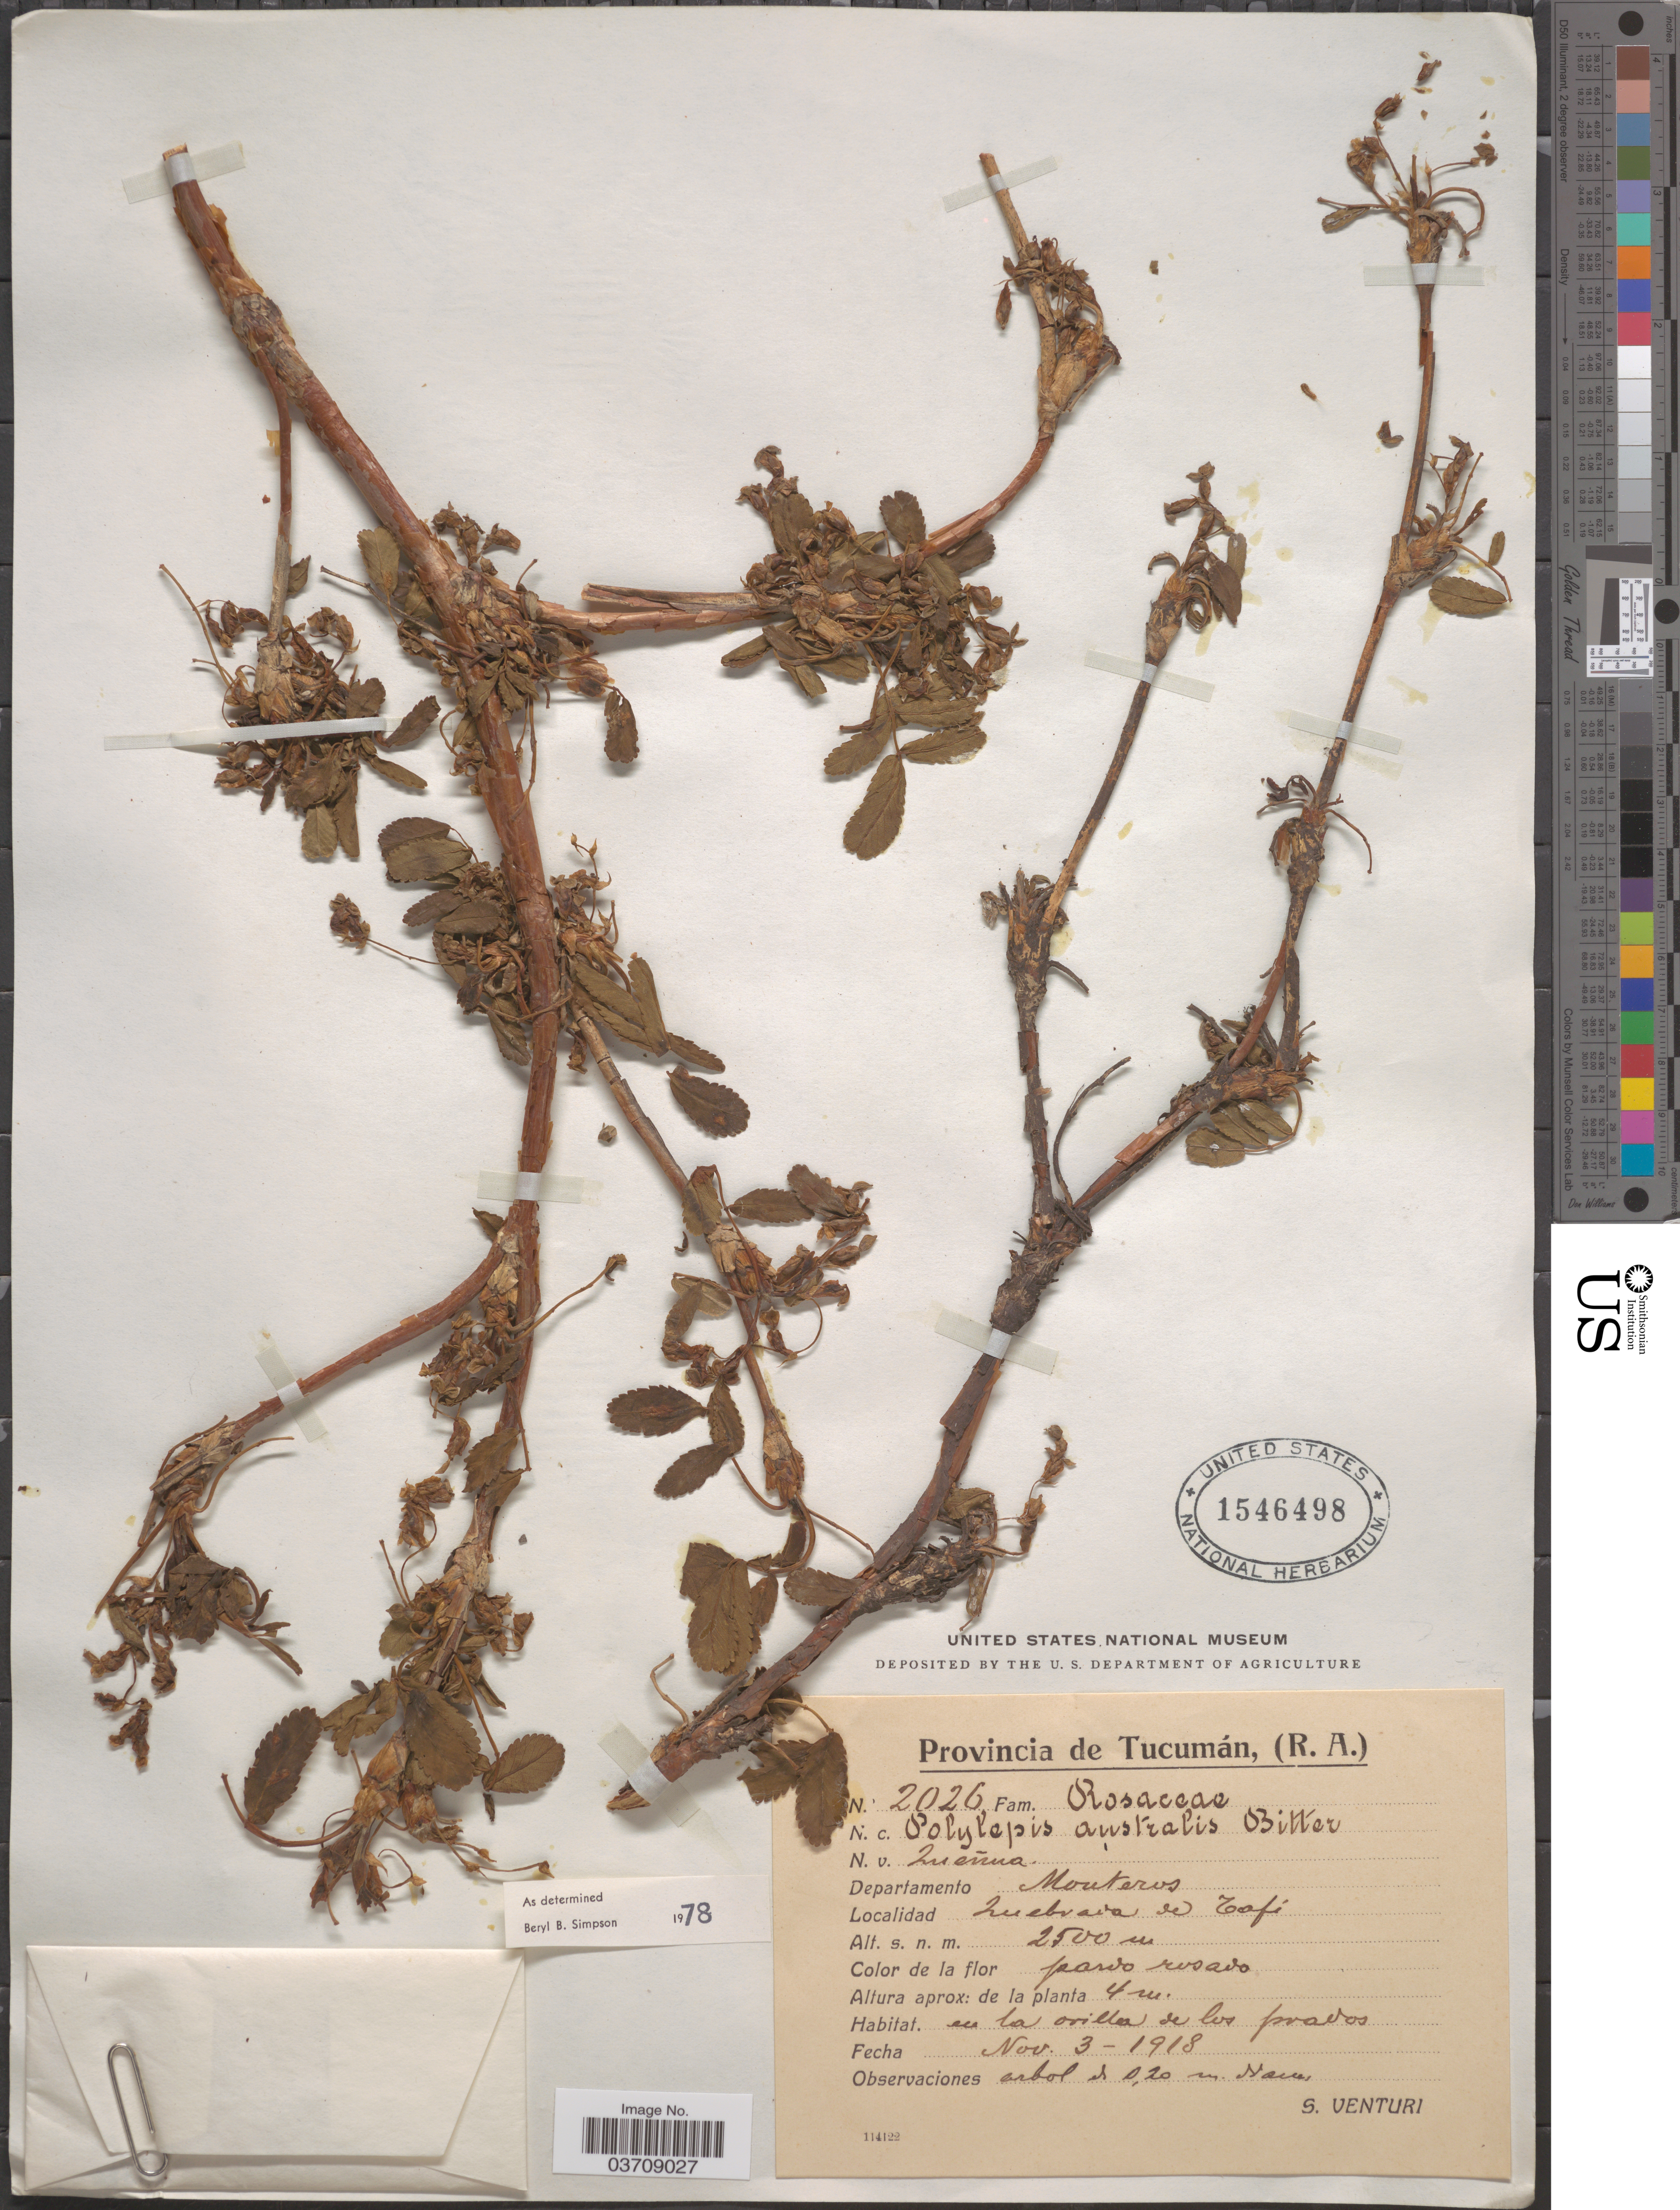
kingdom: Plantae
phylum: Tracheophyta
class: Magnoliopsida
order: Rosales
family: Rosaceae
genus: Polylepis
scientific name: Polylepis australis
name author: Bitter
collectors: S. Venturi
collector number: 2026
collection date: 1918-11-03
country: Argentina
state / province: Tucuman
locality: Departamento Monteros. Quebrada de Tafí.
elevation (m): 2500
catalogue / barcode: US 1546498